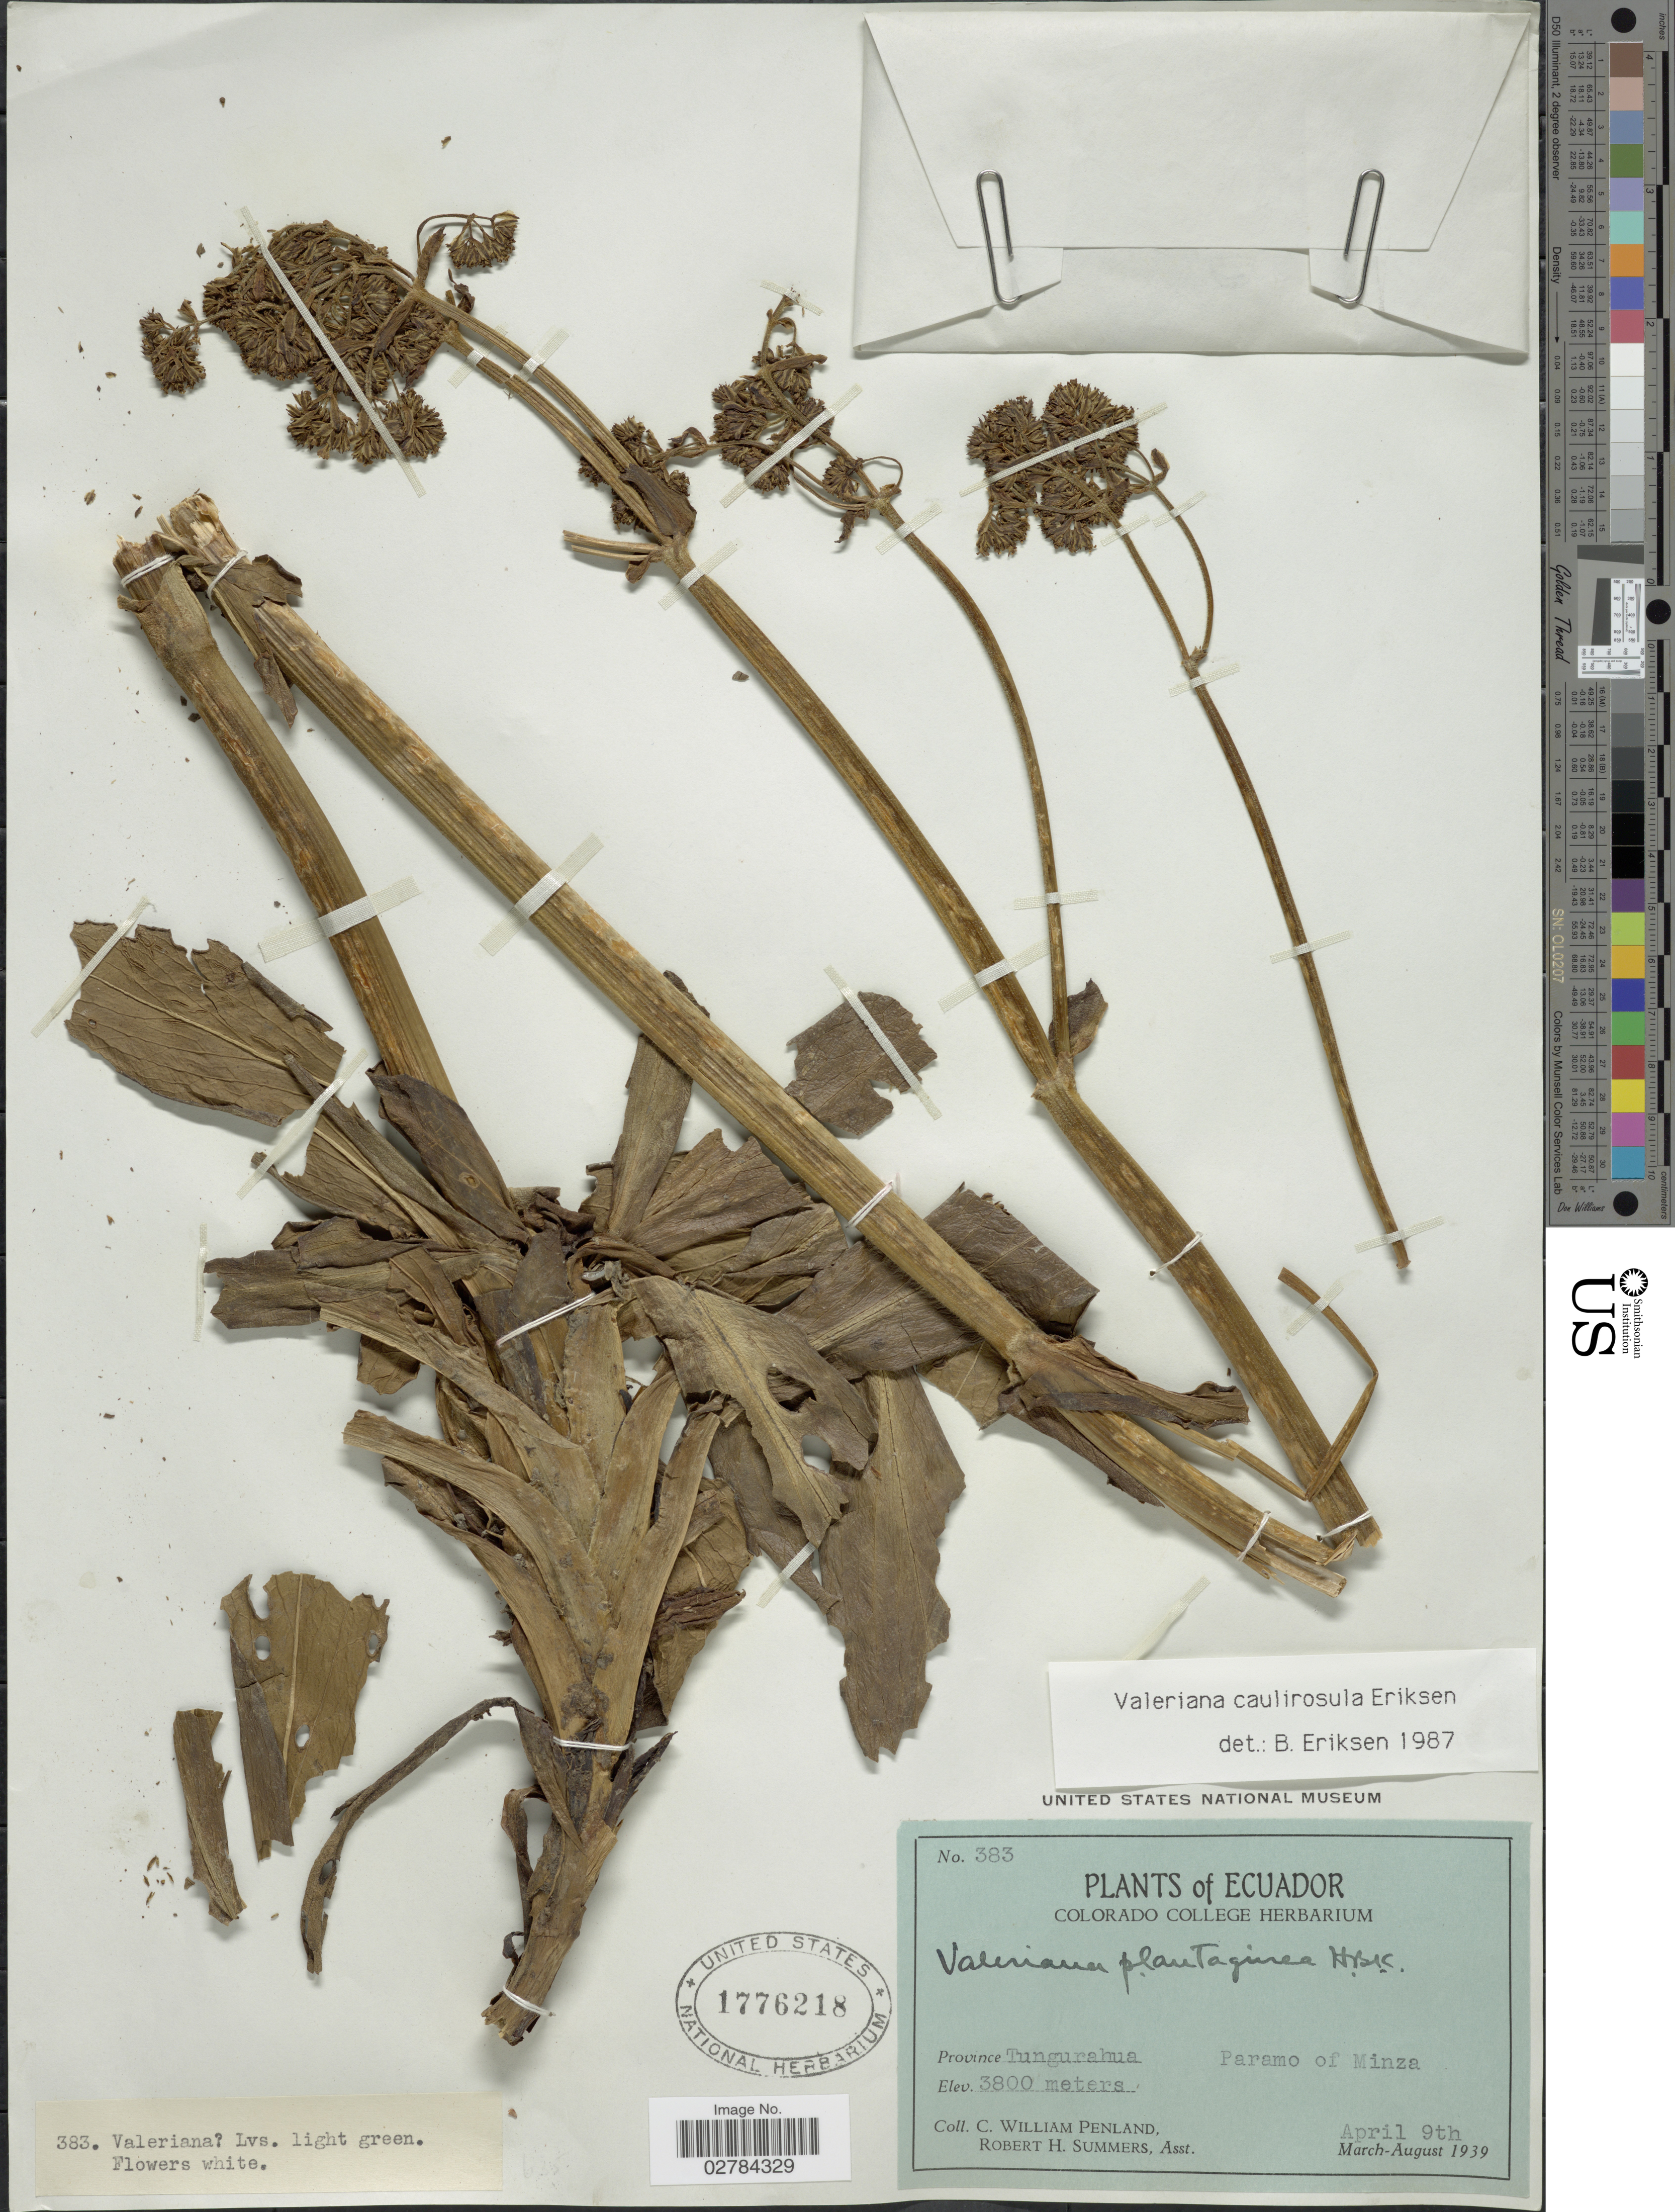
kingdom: Plantae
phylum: Tracheophyta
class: Magnoliopsida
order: Dipsacales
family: Caprifoliaceae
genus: Valeriana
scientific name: Valeriana caulirosula B. Eriksen sp. nov. ined.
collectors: C. W. Penland & R. Summers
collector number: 383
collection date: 1939-04-09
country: Ecuador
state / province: Tungurahua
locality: Paramo of Minza.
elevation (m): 3800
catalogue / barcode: US 1776218